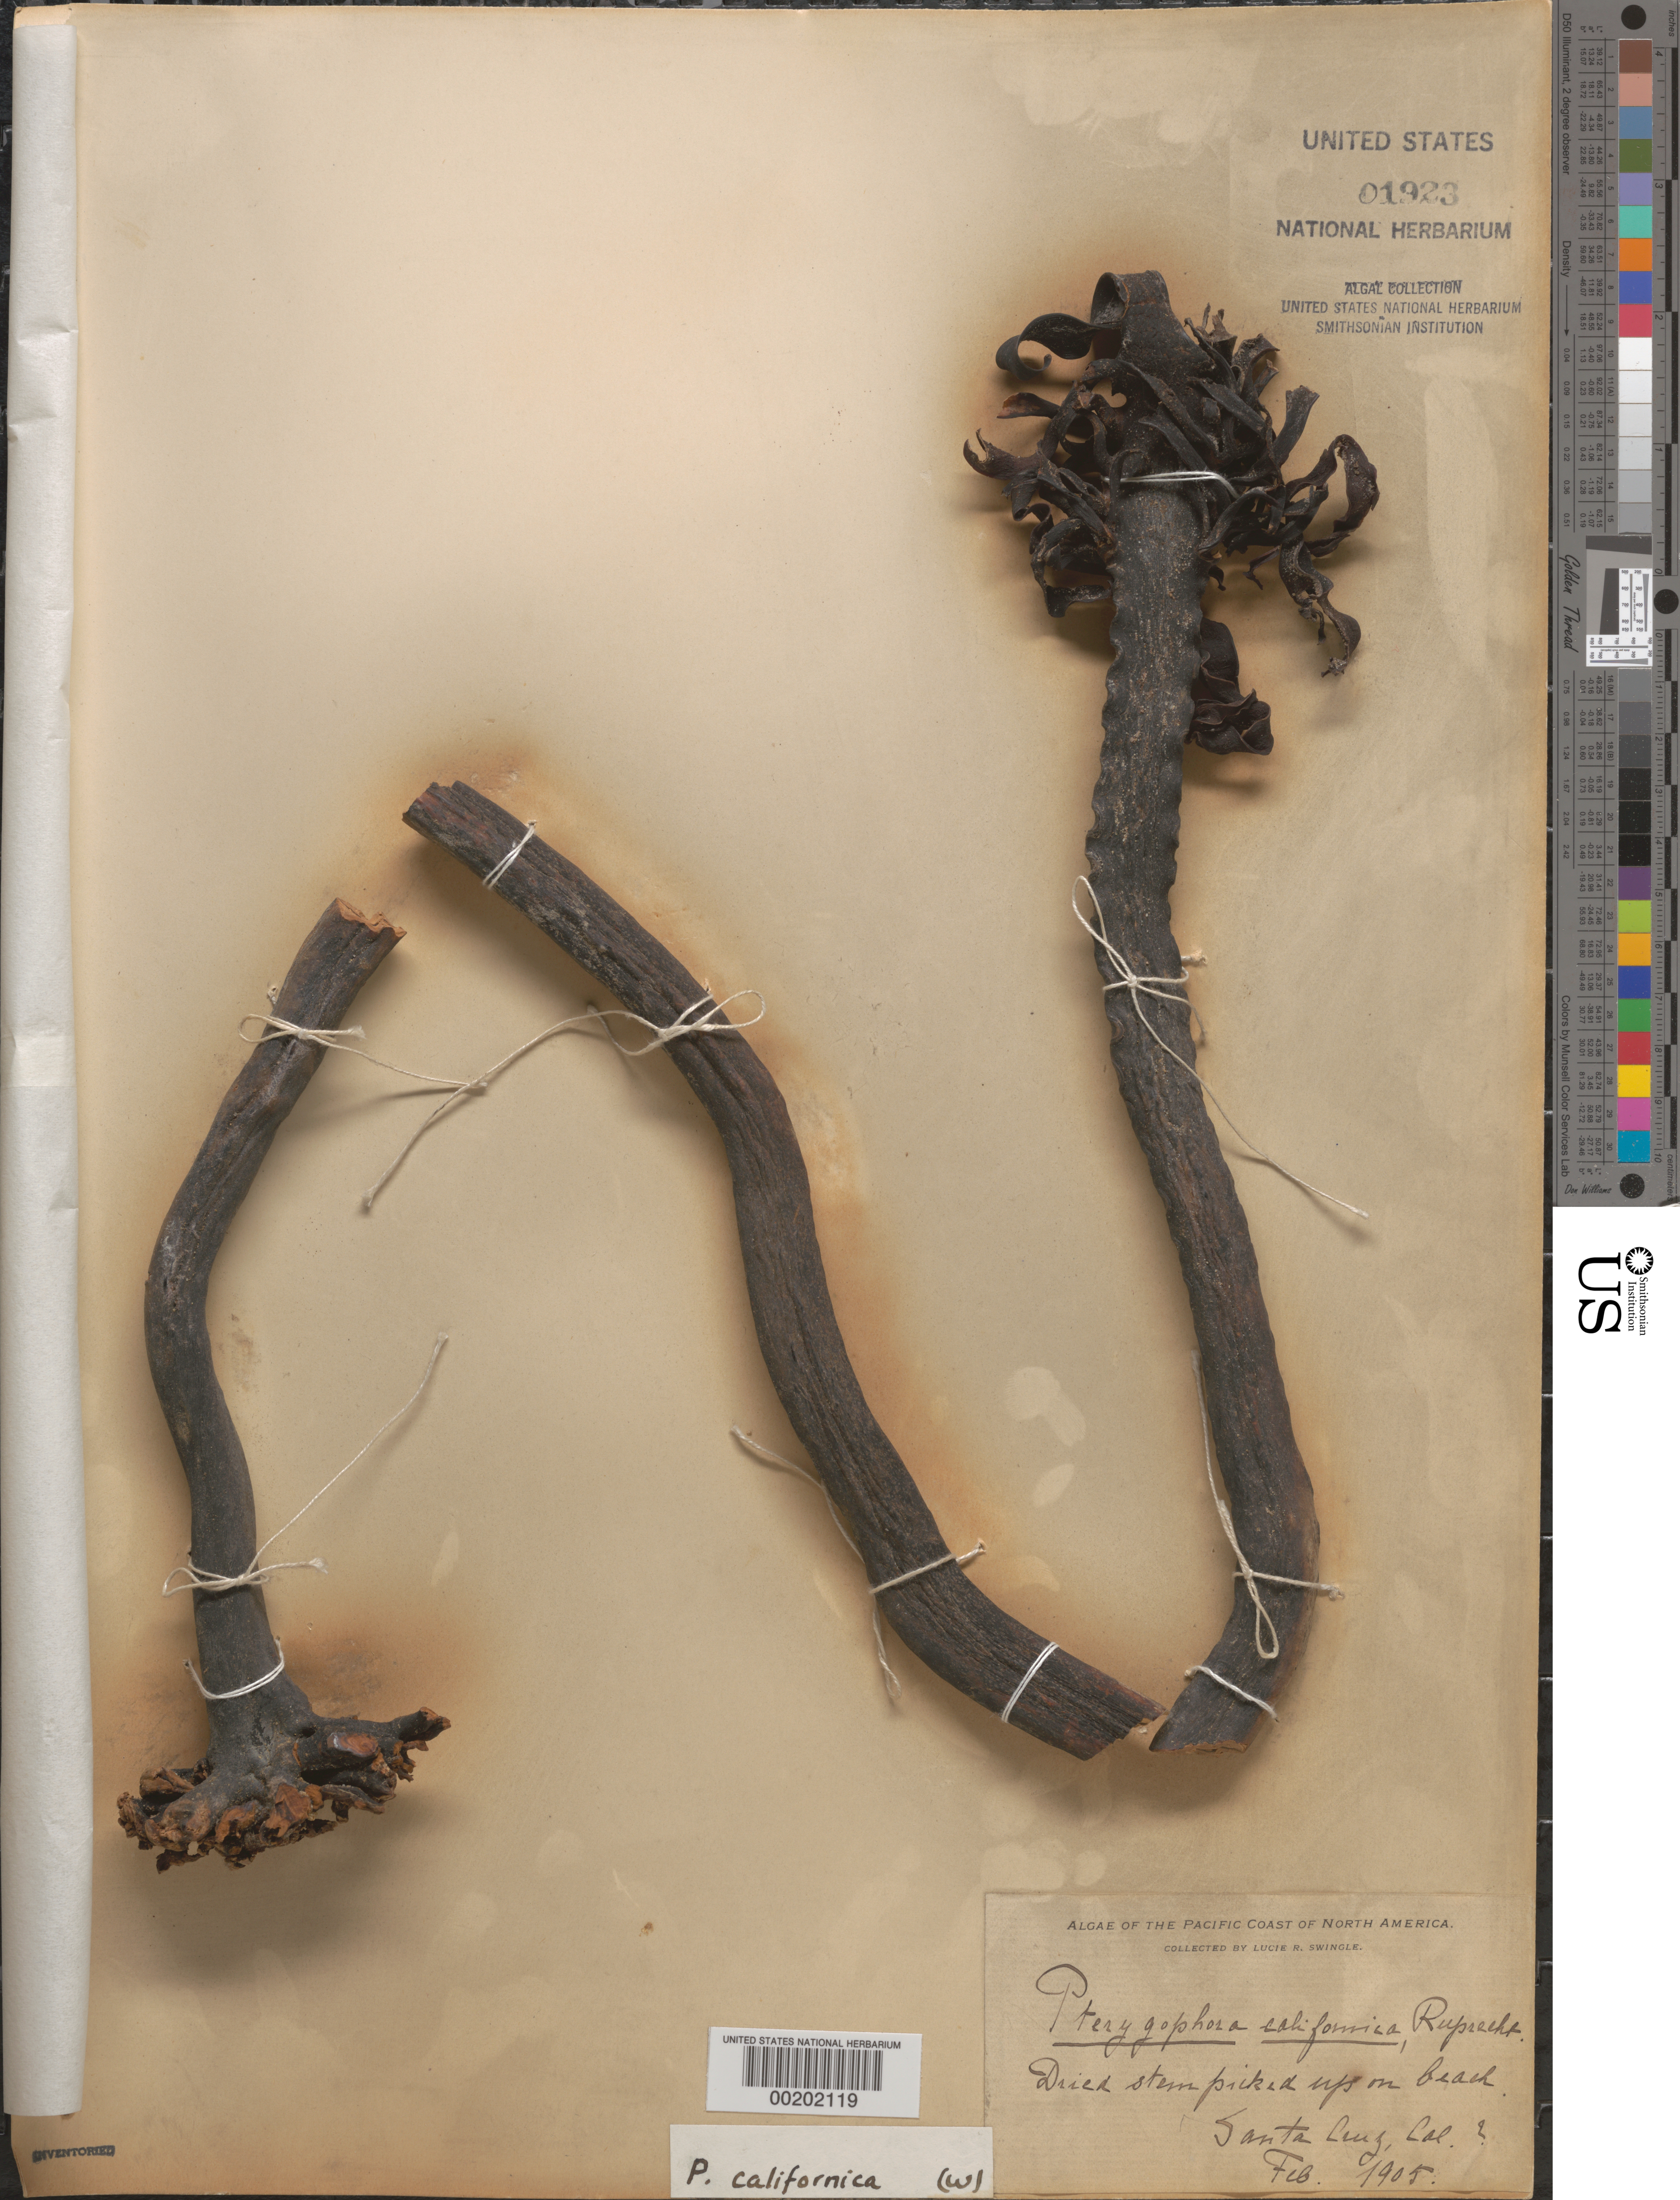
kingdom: Chromista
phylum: Ochrophyta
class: Phaeophyceae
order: Laminariales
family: Alariaceae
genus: Pterygophora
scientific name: Pterygophora californica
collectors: L. Swingle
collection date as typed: Feb 1905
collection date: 1905-02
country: United States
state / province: California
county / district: Santa Cruz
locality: Santa Cruz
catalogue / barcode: US 1923